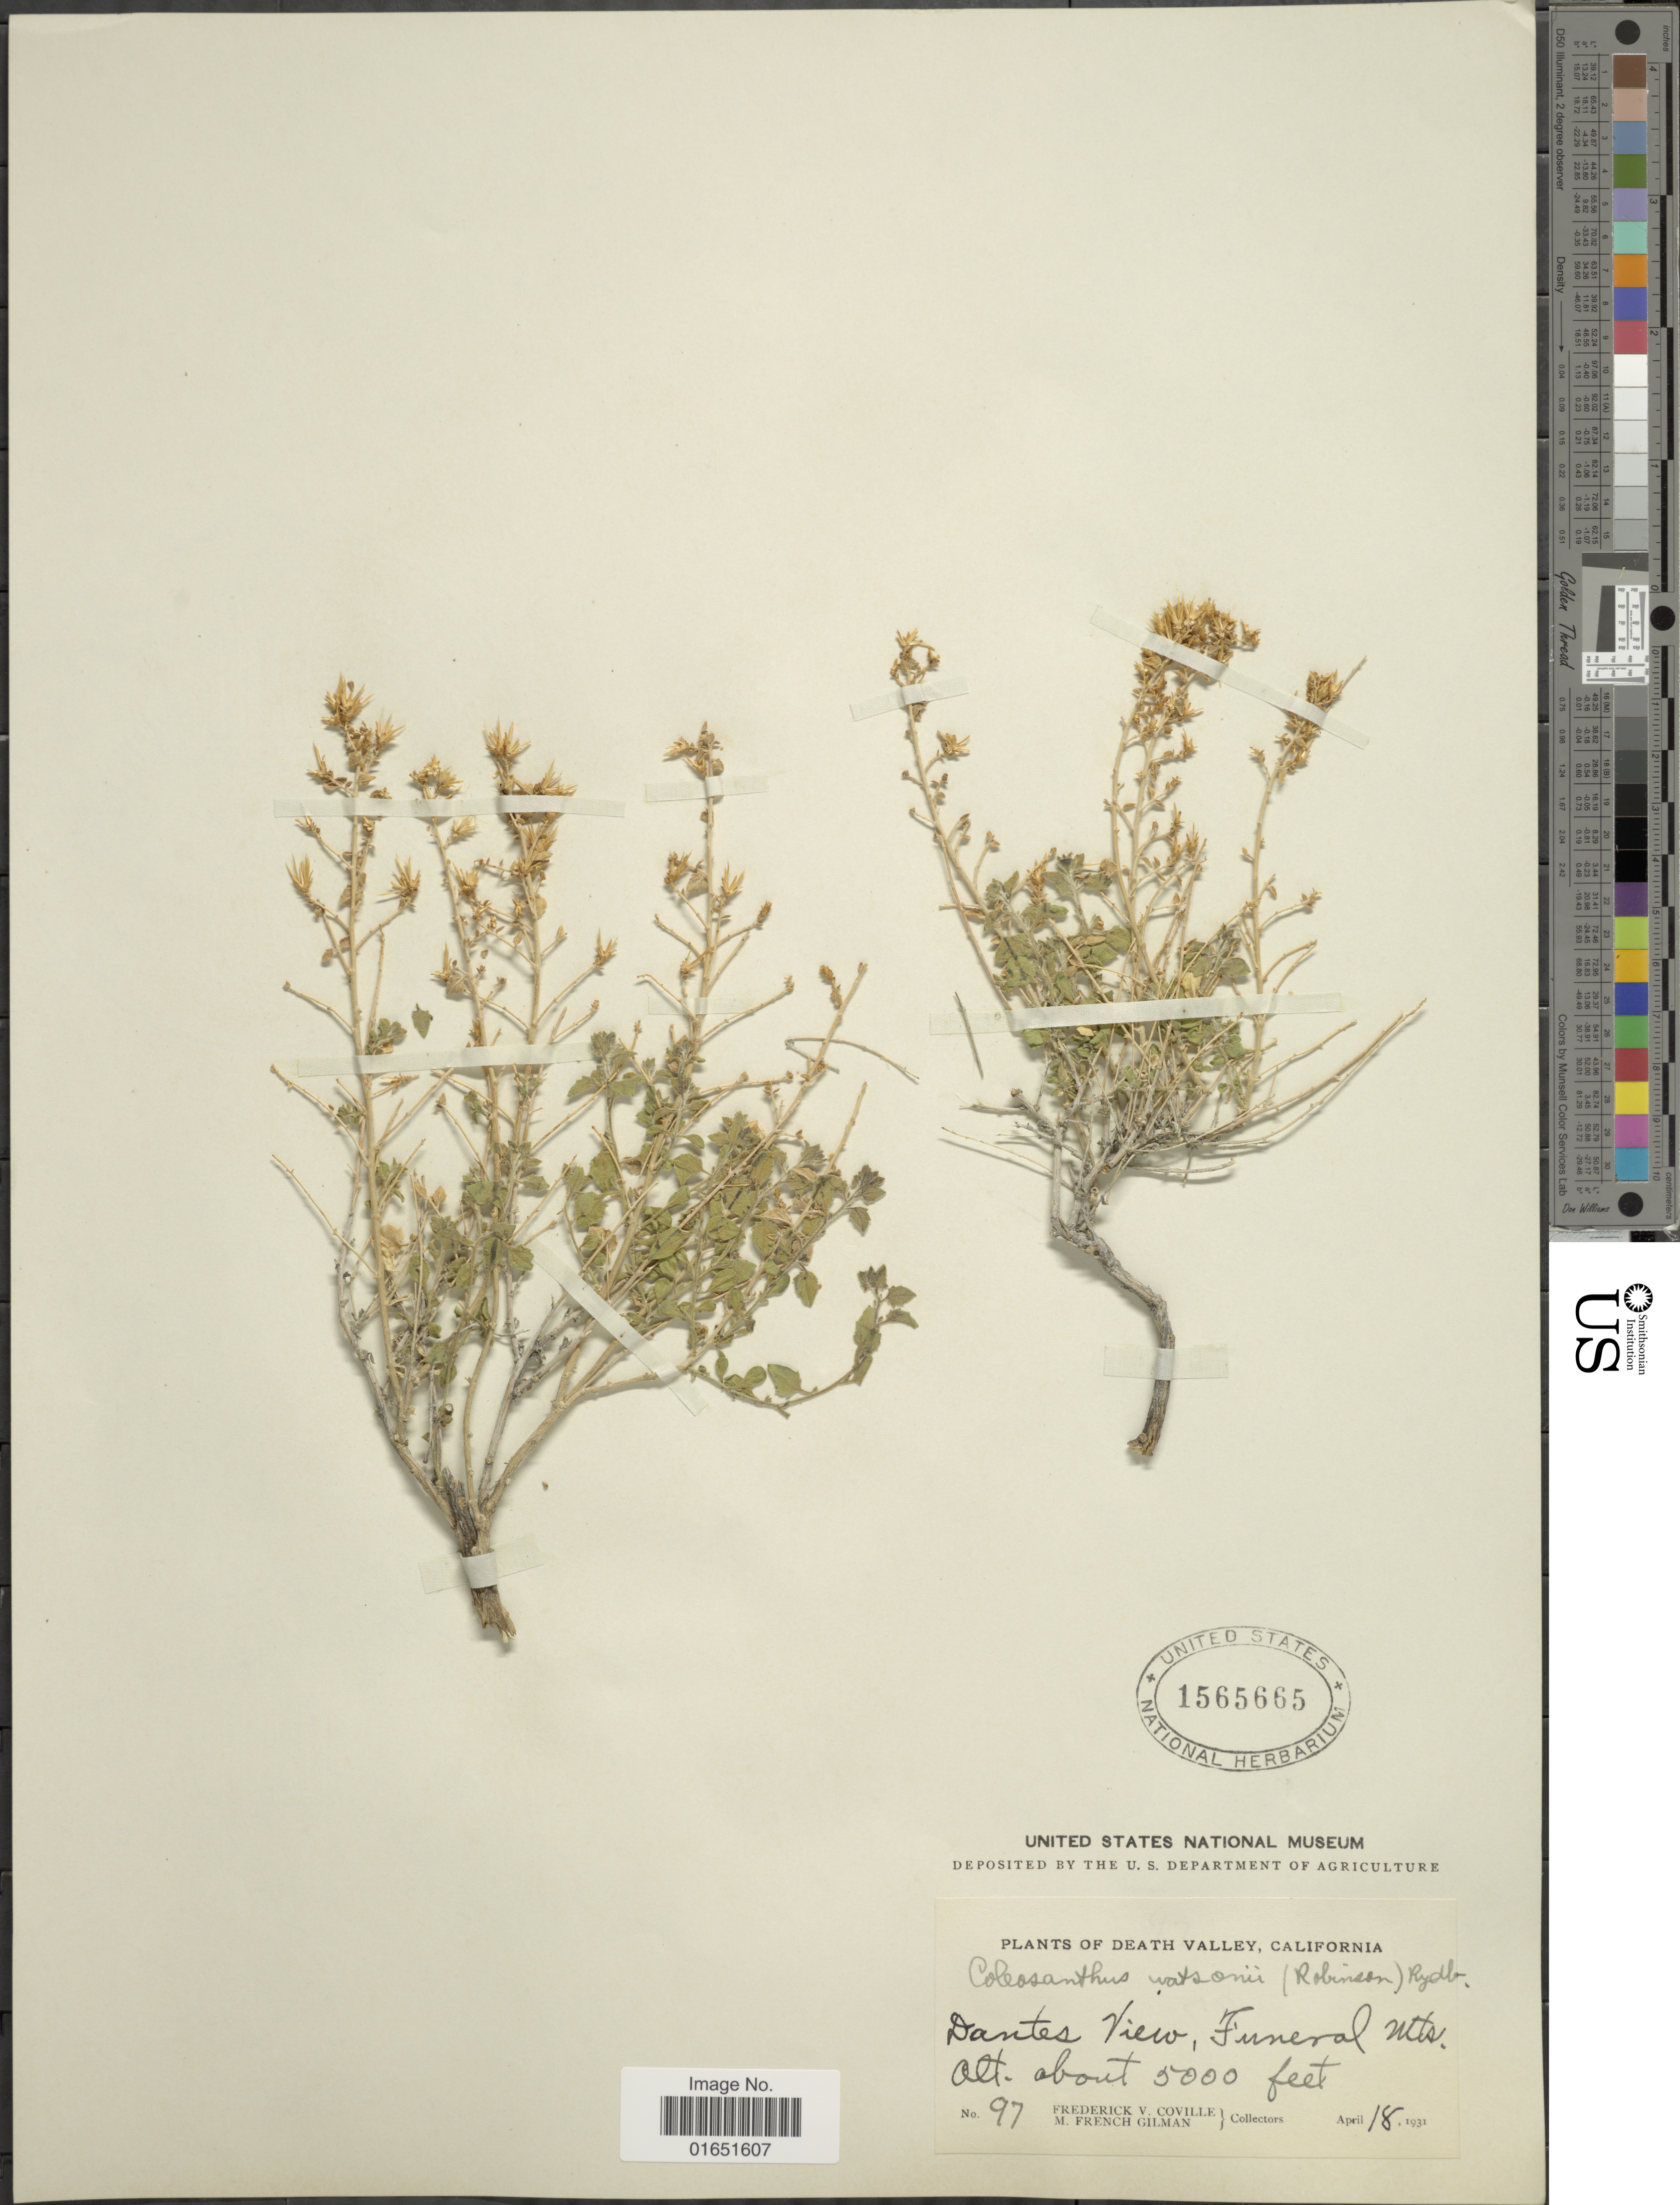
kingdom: Plantae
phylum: Tracheophyta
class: Magnoliopsida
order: Asterales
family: Asteraceae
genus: Brickellia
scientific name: Brickellia watsonii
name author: B.L. Rob.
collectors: F. V. Coville & M. F. Gilman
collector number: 97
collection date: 1931-04-18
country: United States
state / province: California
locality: Death Valley, Dantes View, Finneral Mts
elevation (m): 1524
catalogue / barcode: US 1565665